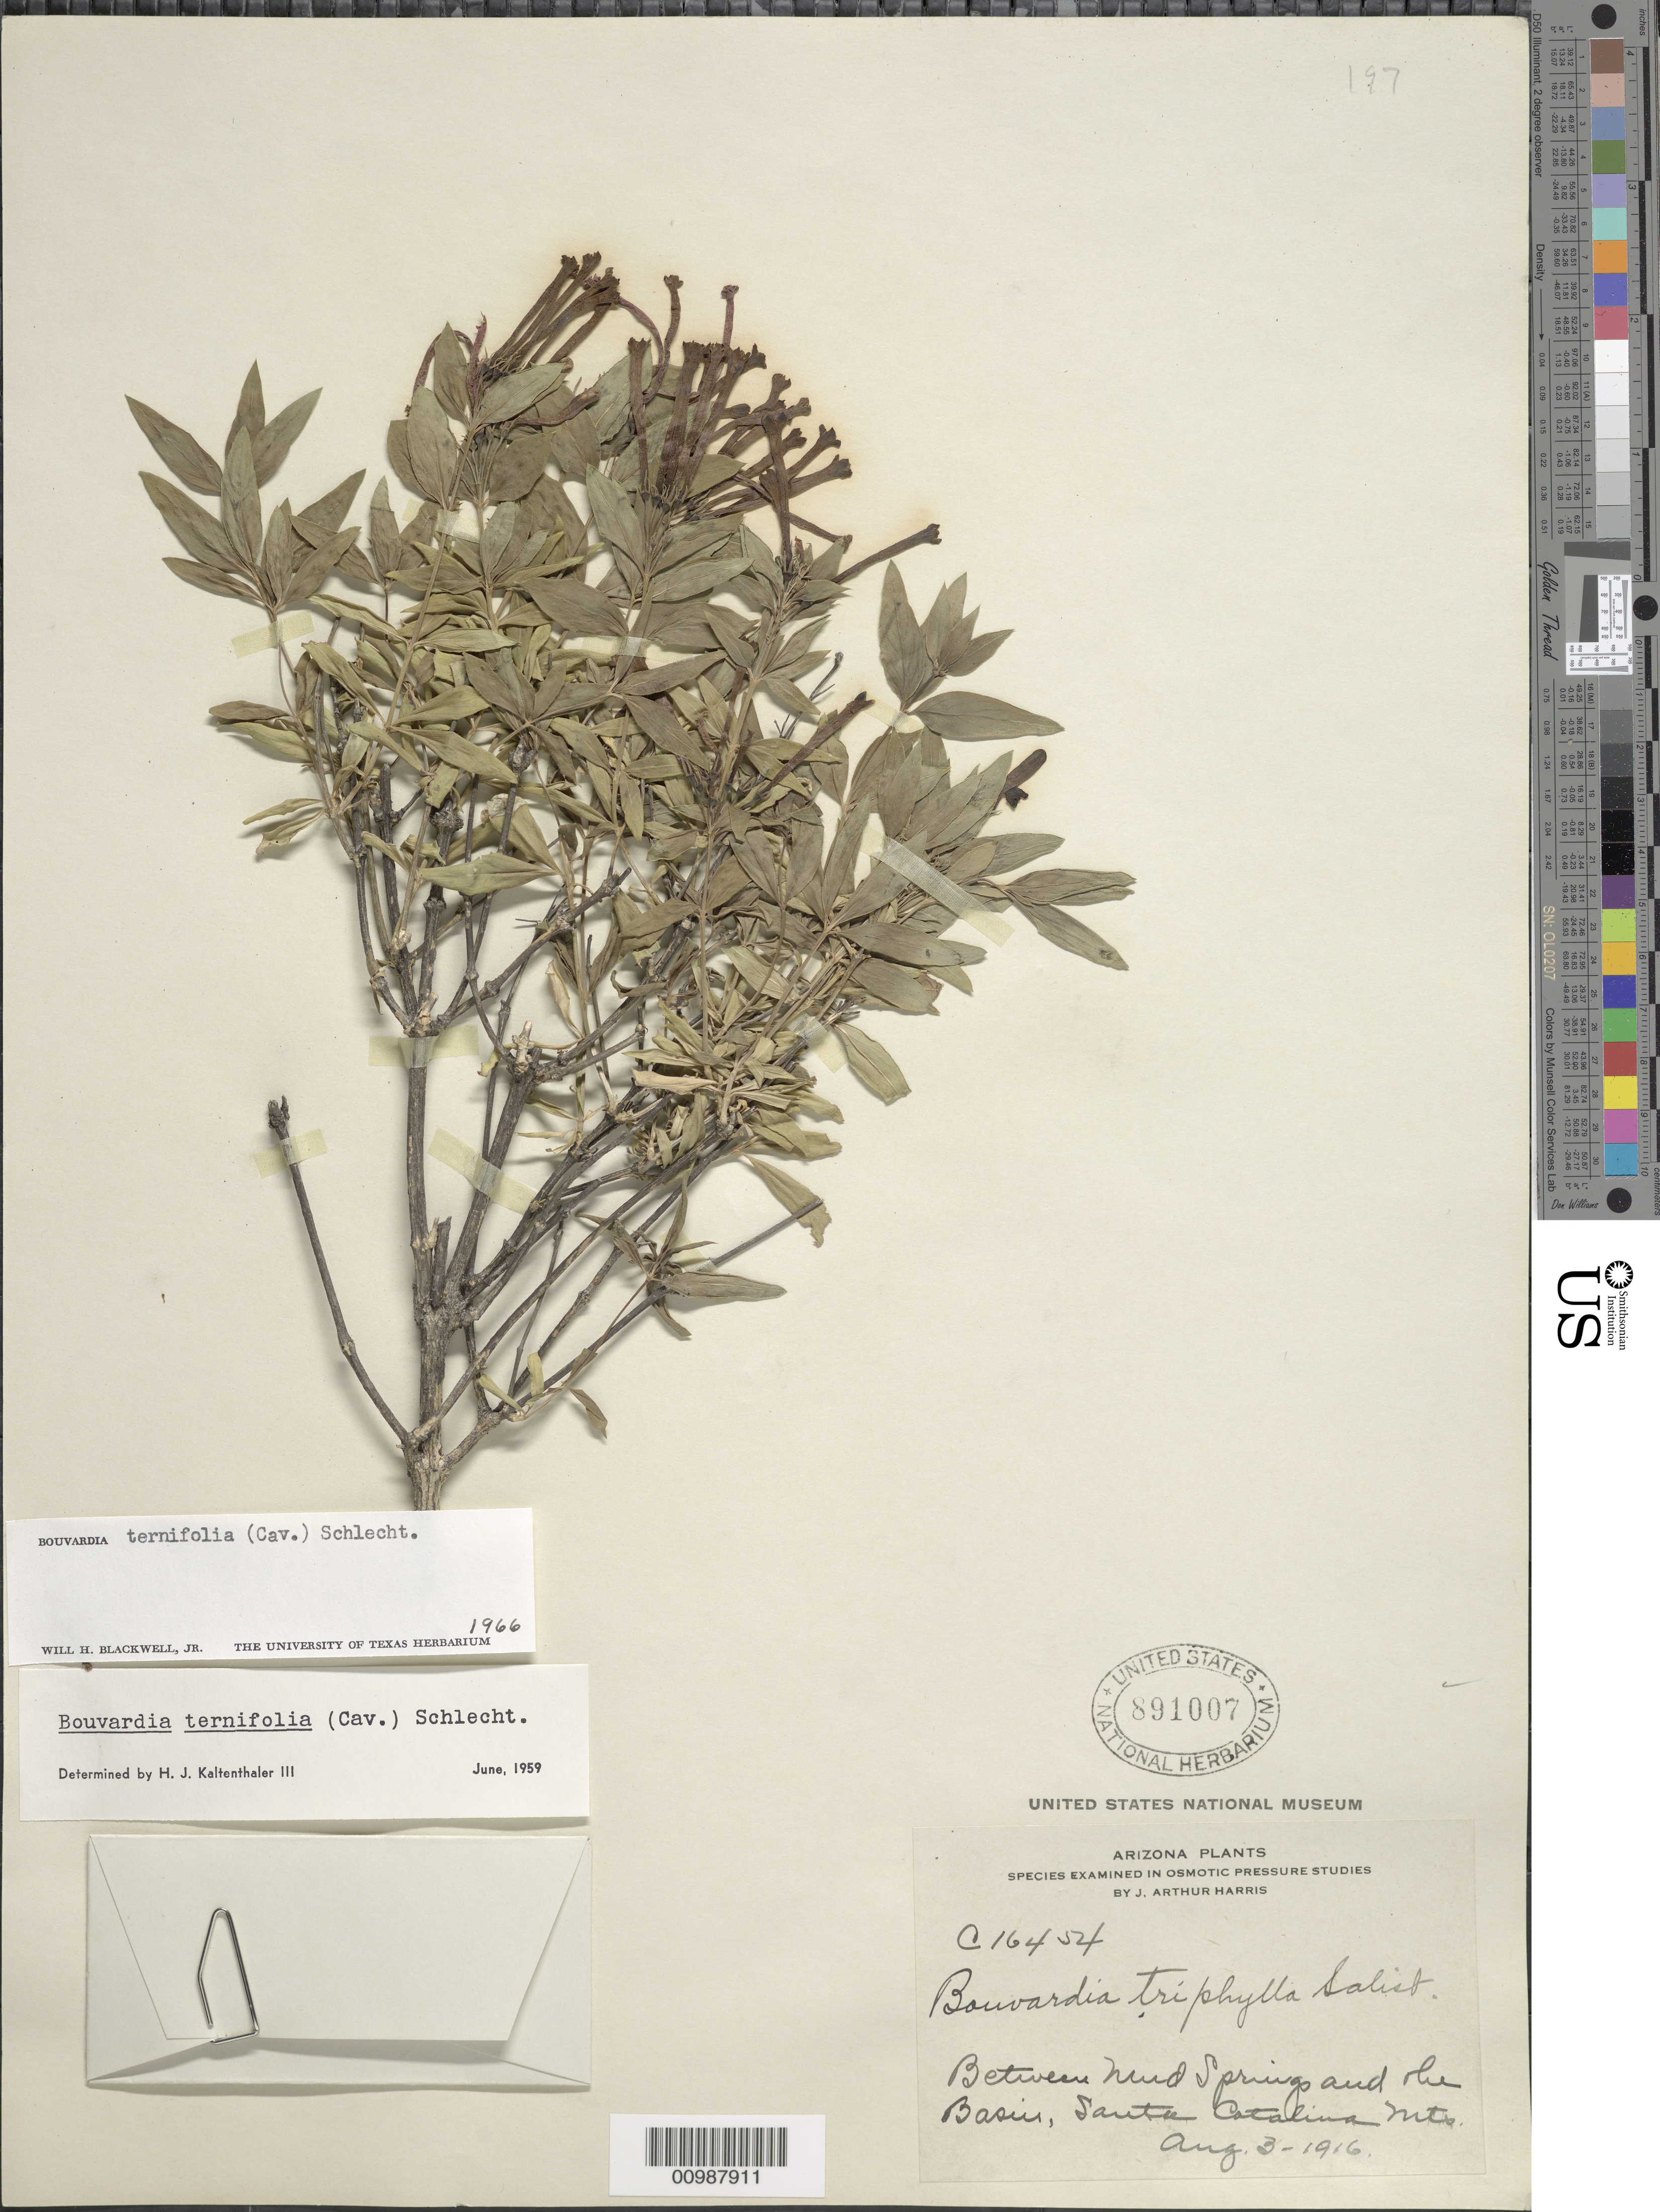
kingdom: Plantae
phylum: Tracheophyta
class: Magnoliopsida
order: Gentianales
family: Rubiaceae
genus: Bouvardia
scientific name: Bouvardia ternifolia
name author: (Cav.) Schltdl.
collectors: J. A. Harris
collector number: C16454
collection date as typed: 03 Aug 1916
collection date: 1916-08-03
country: United States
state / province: Arizona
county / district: Pima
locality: Between Mud Springs and the Basin.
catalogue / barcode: US 891007